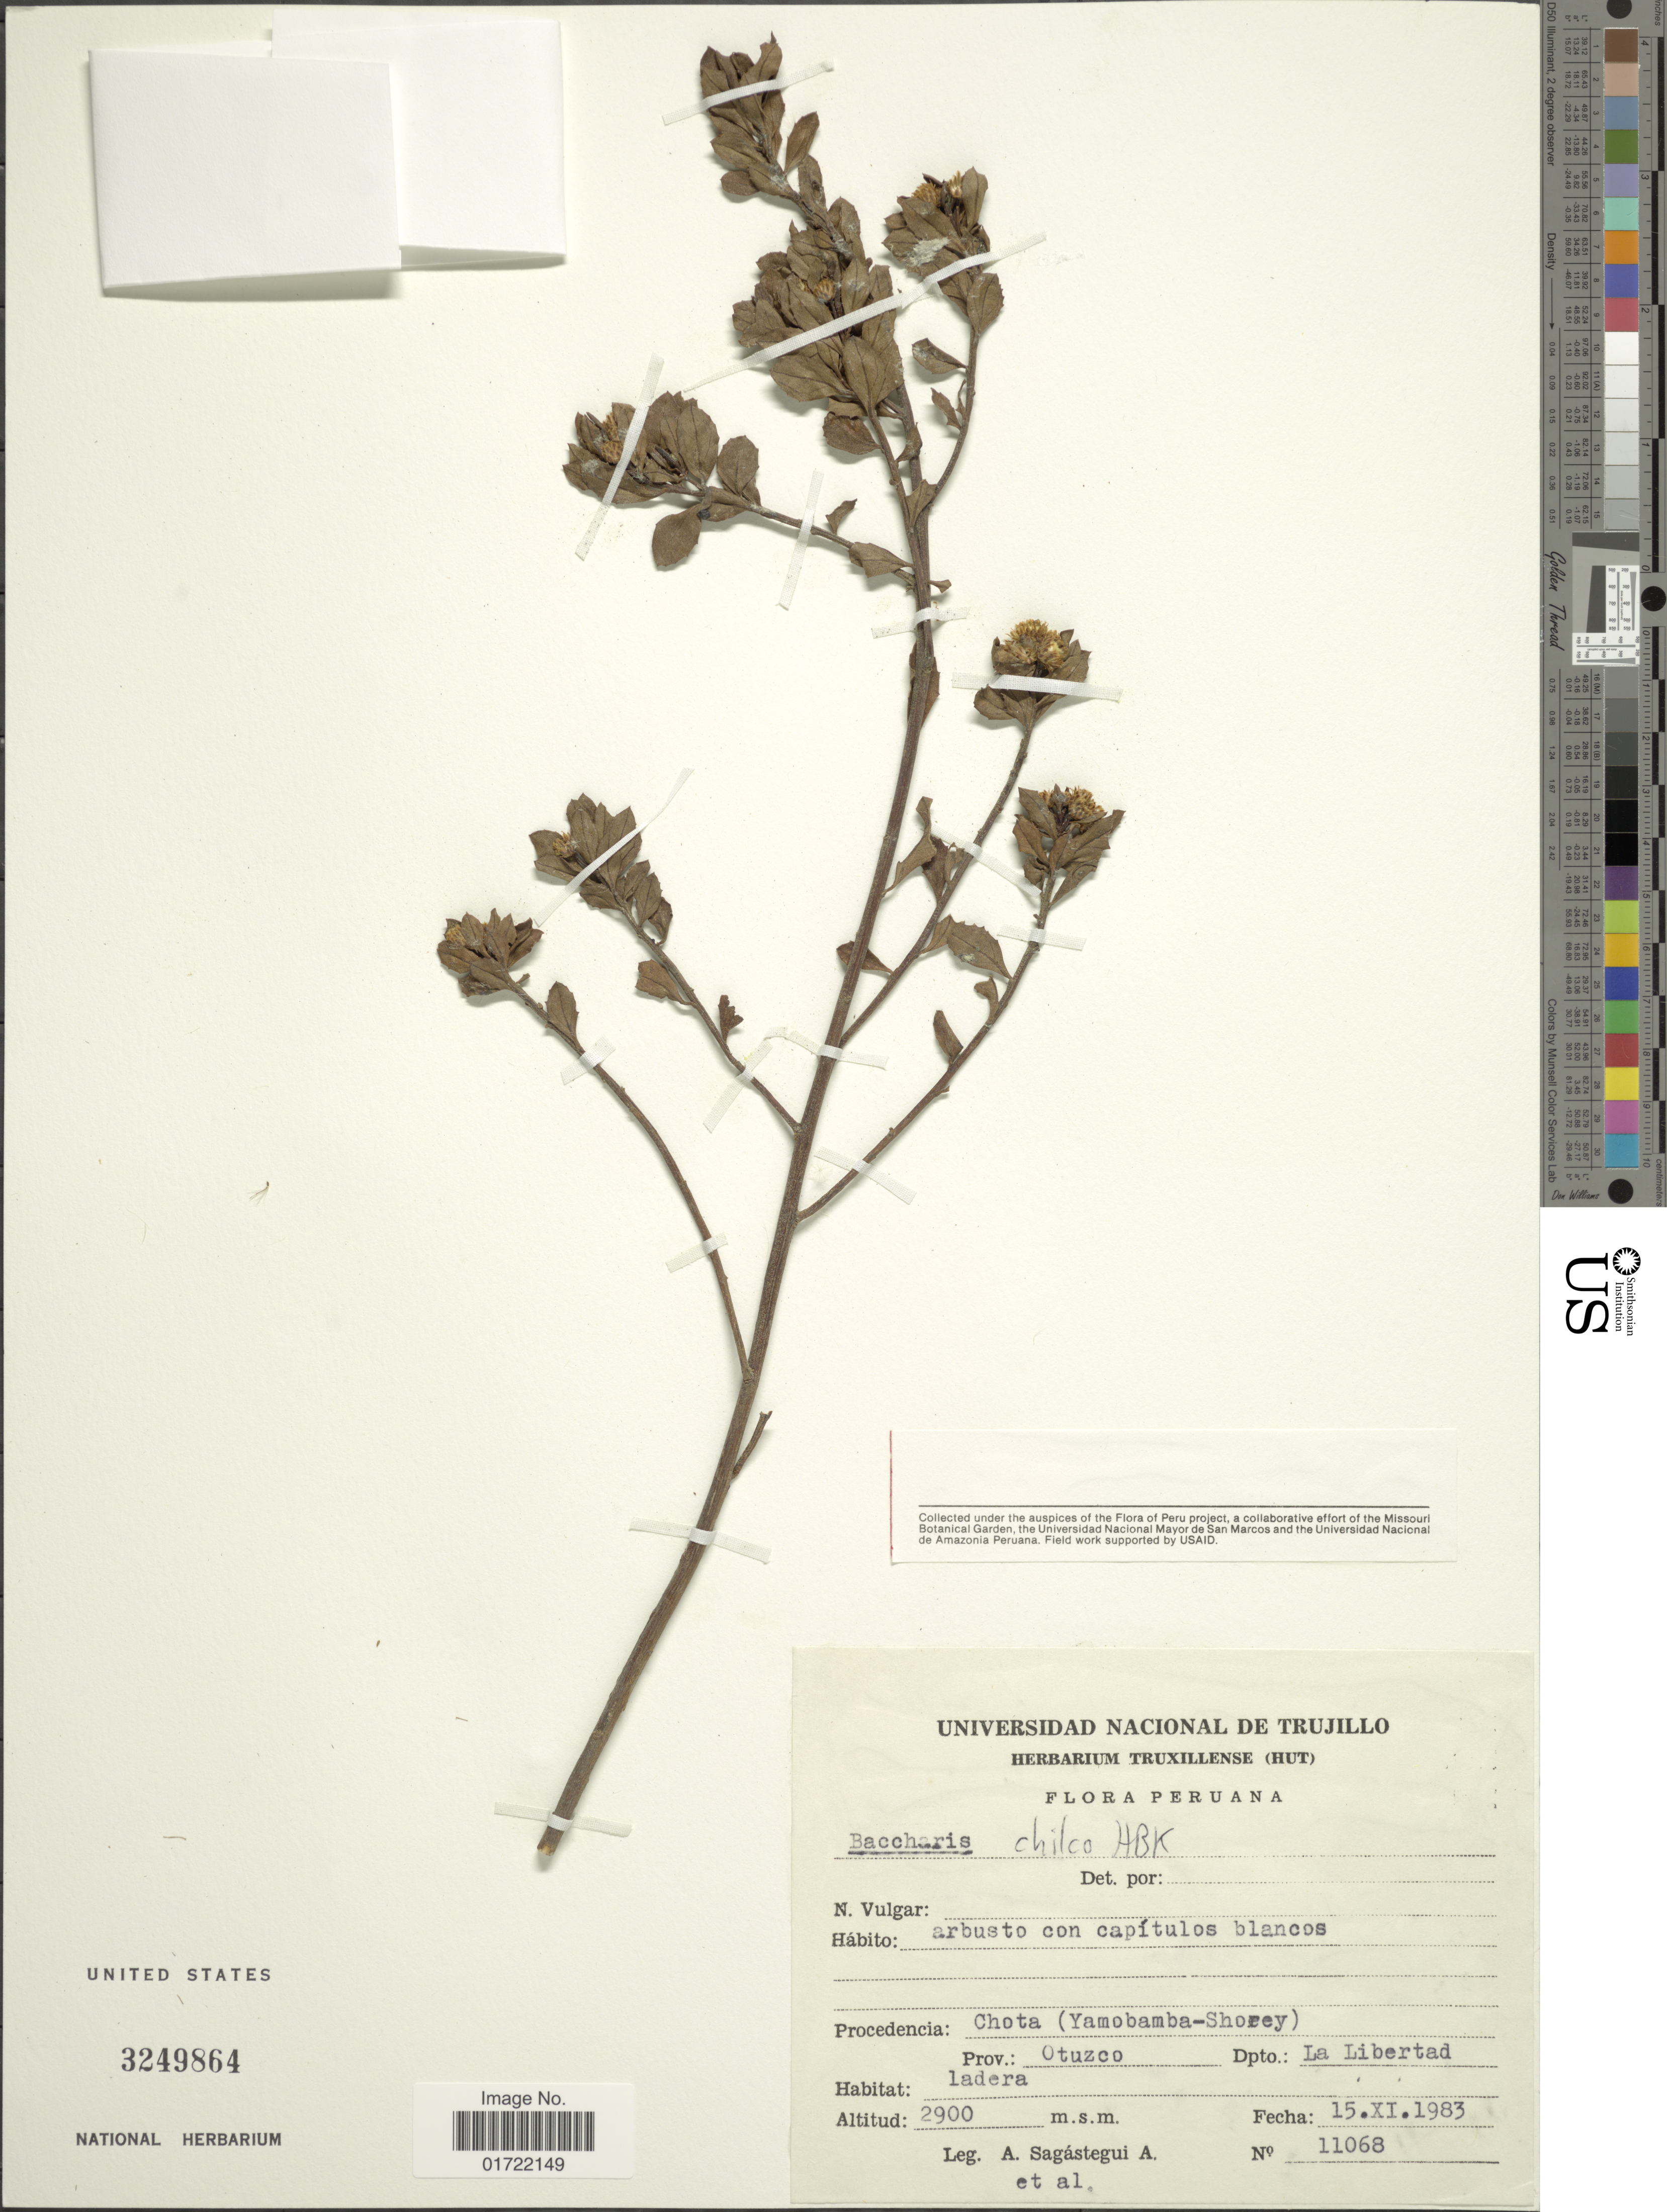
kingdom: Plantae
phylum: Tracheophyta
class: Magnoliopsida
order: Asterales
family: Asteraceae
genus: Baccharis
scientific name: Baccharis chilco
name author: Kunth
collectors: A. Sagástegui A. & et al.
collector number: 11068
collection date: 1983-11-15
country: Peru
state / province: La Libertad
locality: Chota (Yamobamba-Shorey), Prov. Otuzco, Dpto. Libertad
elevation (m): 2900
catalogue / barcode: US 3249864